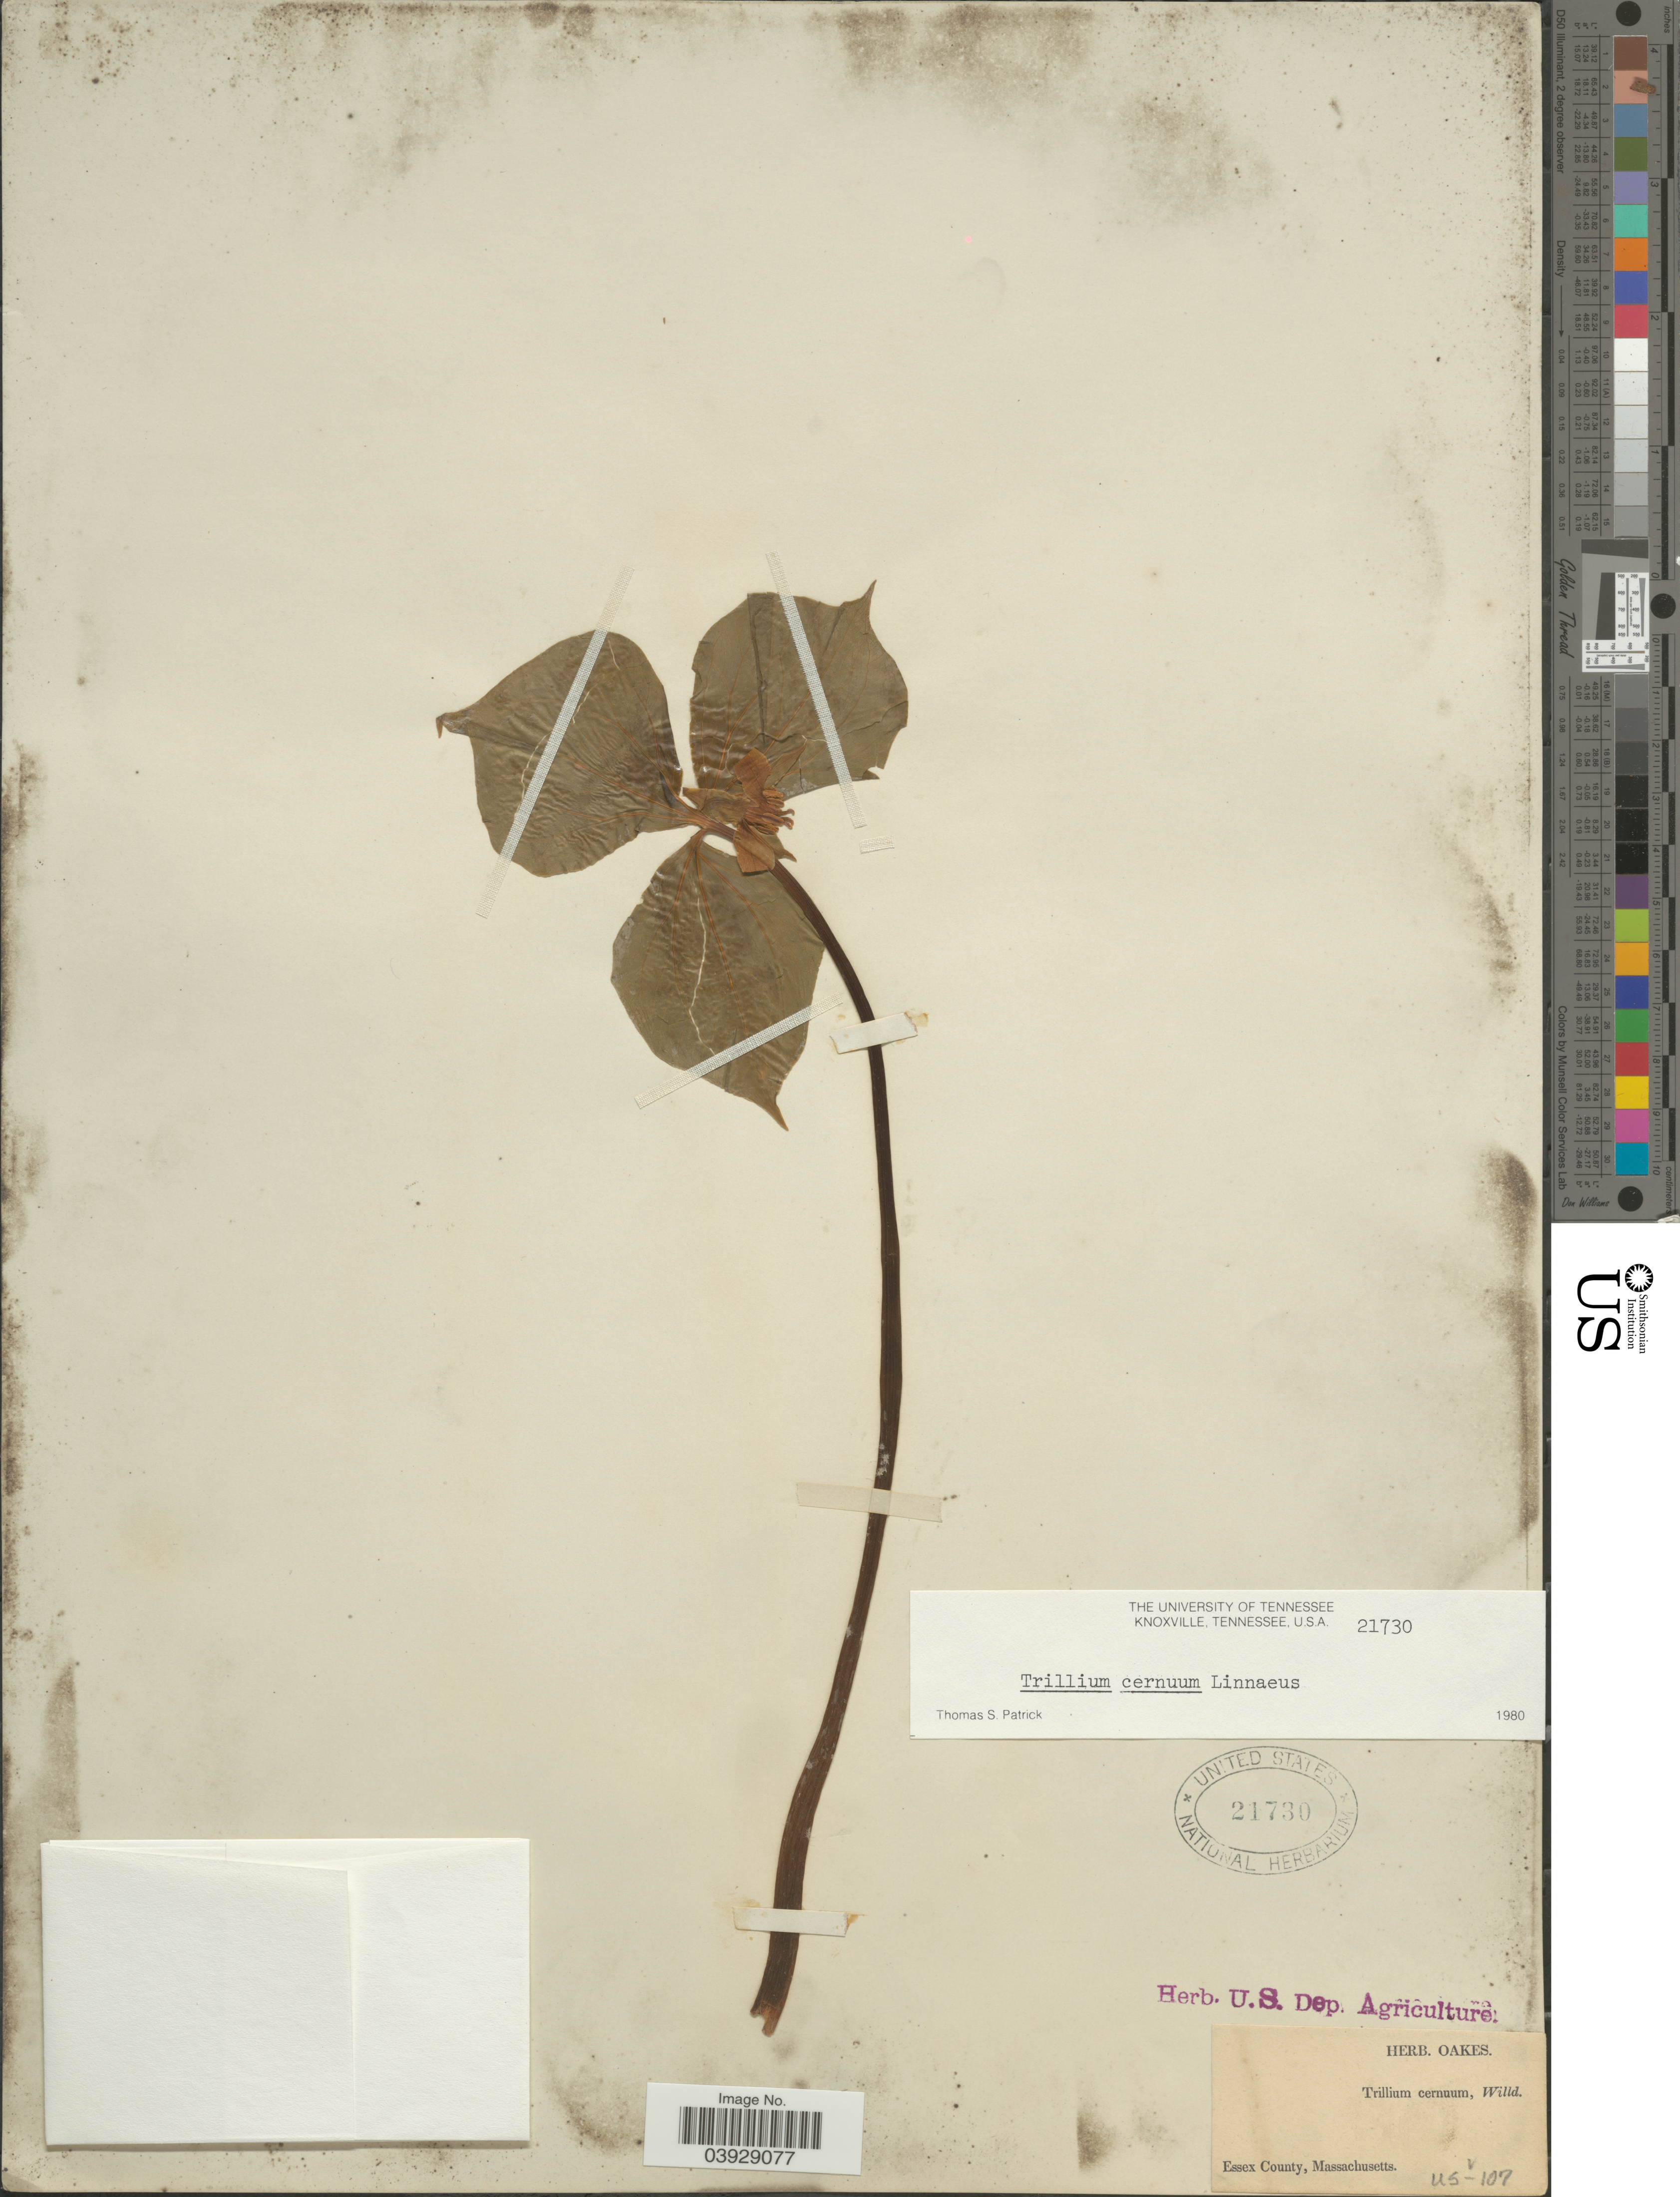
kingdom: Plantae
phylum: Tracheophyta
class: Liliopsida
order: Liliales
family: Melanthiaceae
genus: Trillium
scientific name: Trillium cernuum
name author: L.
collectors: ex herb. Oakes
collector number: US-107?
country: United States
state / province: Massachusetts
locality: Essex County.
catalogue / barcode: US 21730